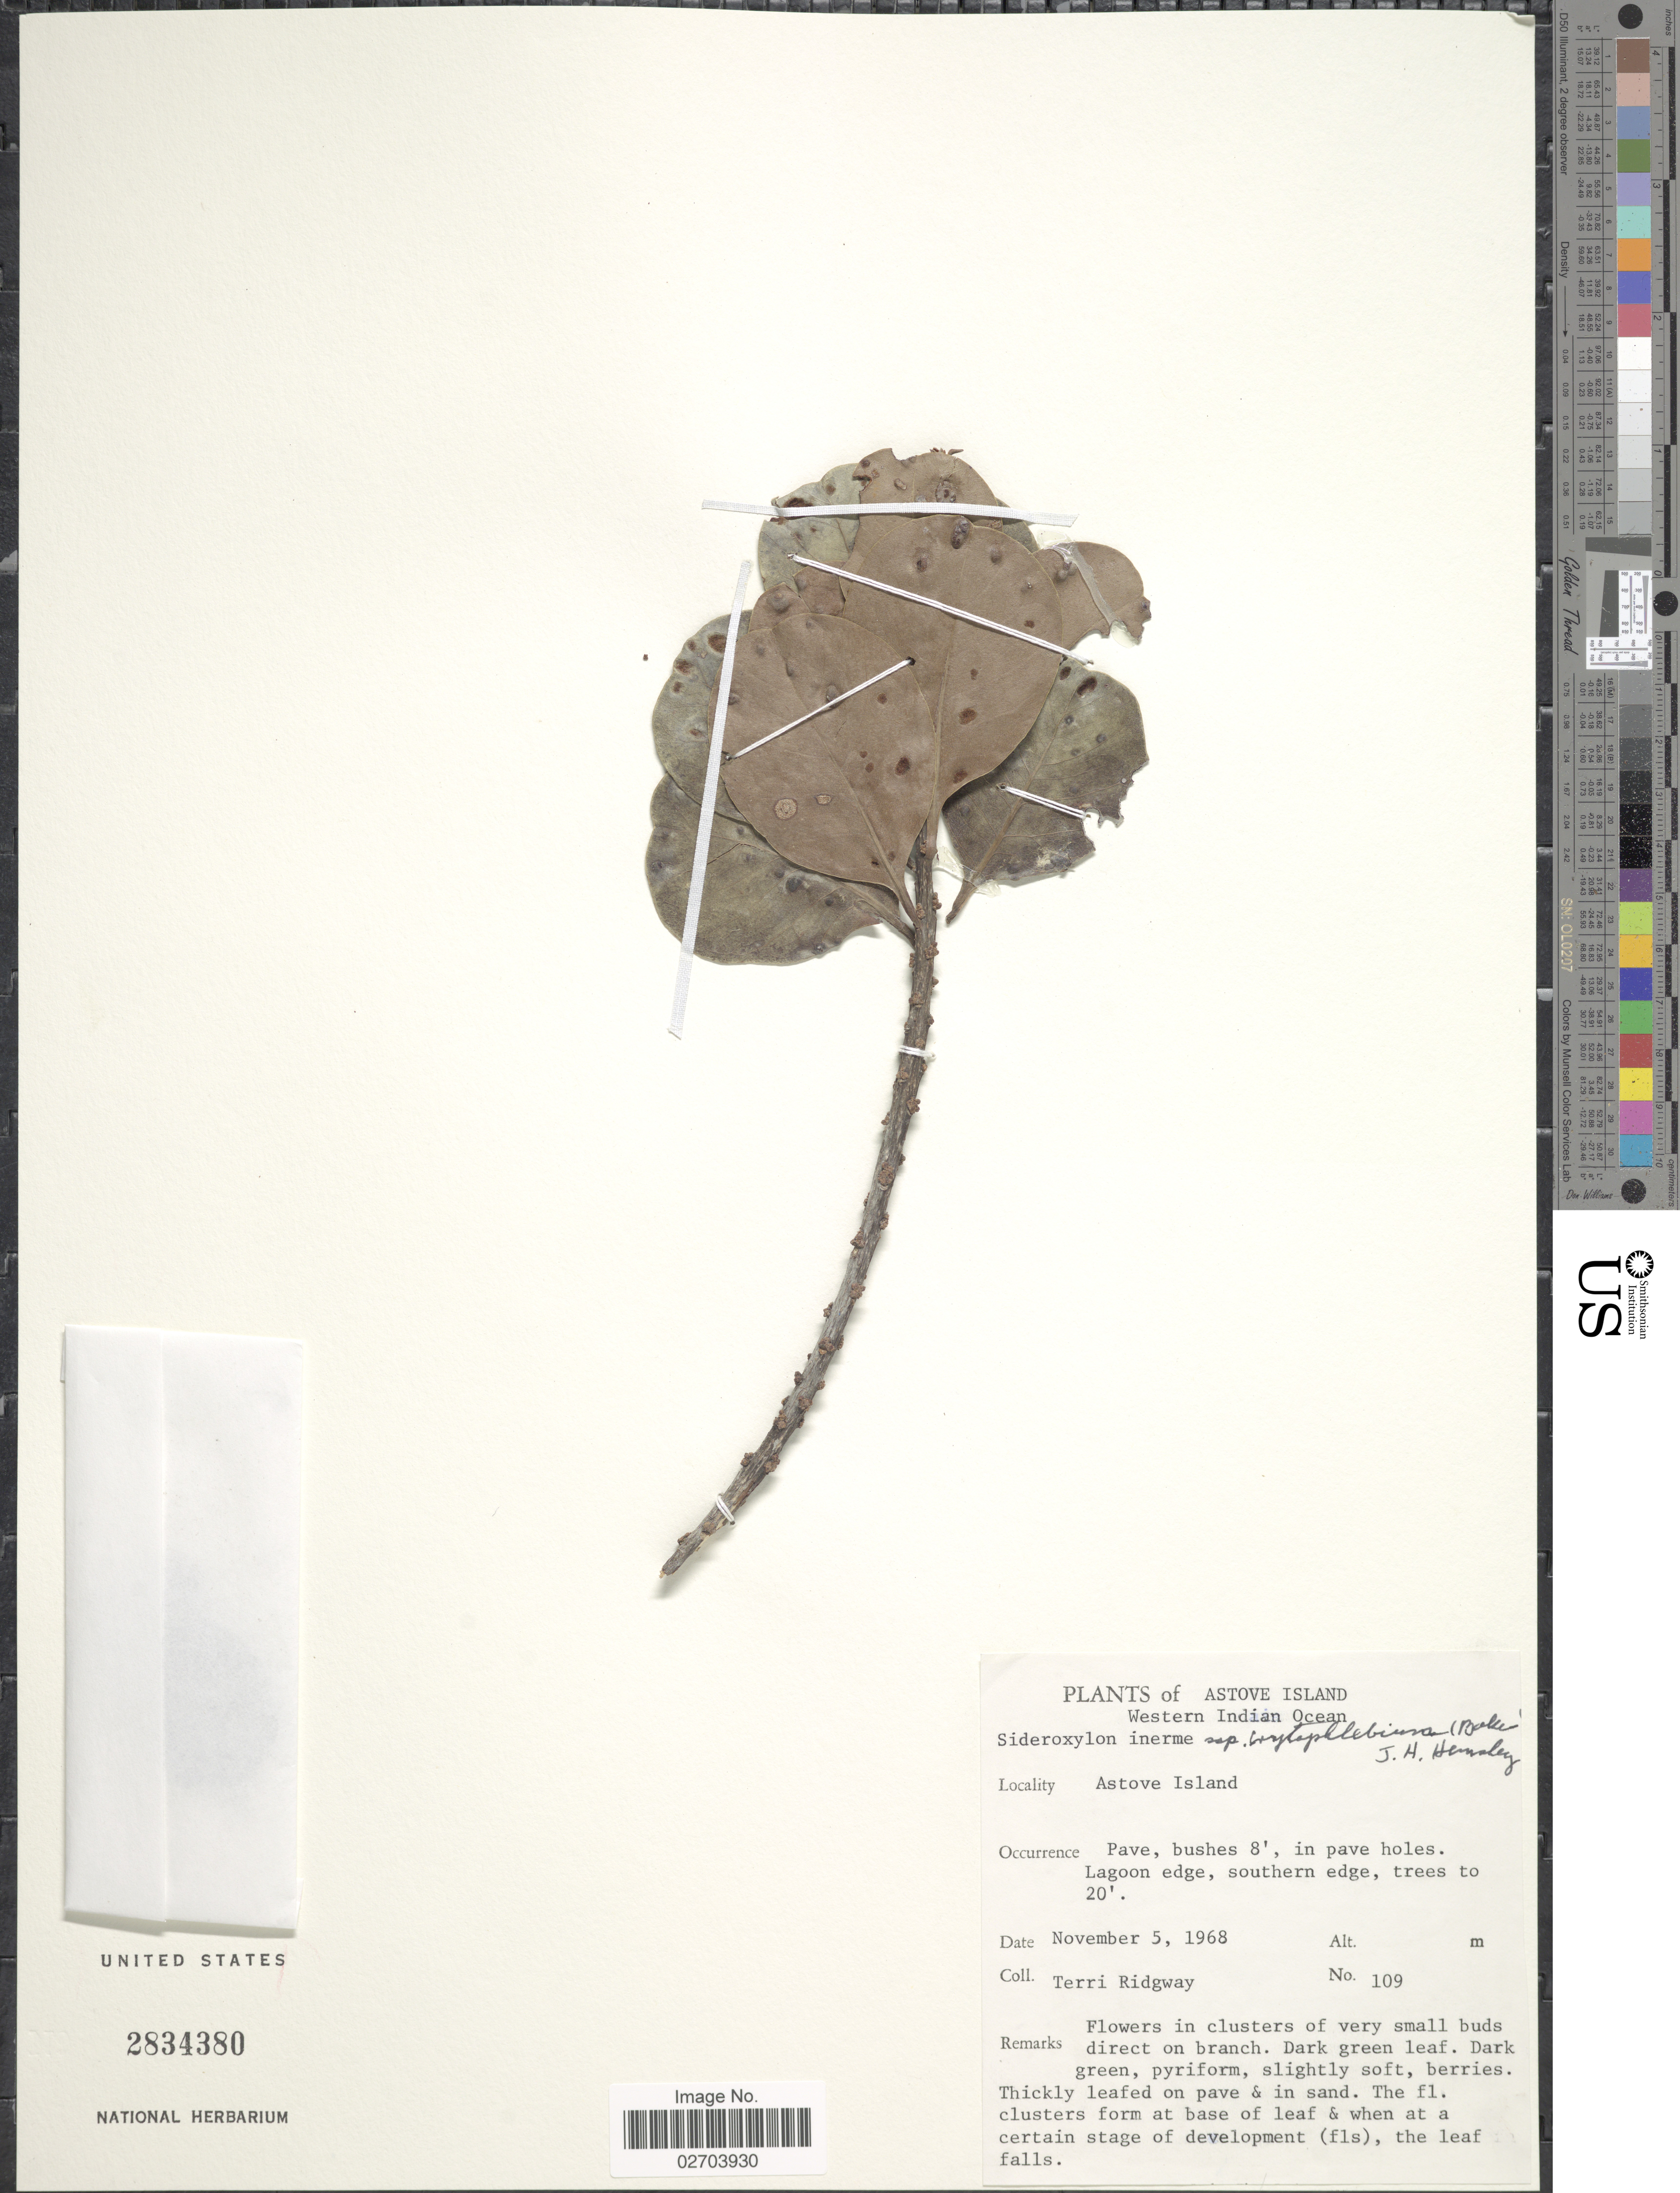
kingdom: Plantae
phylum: Tracheophyta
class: Magnoliopsida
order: Ericales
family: Sapotaceae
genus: Sideroxylon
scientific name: Sideroxylon inerme subsp. cryptophlebium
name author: (Baker) J.H. Hemsl.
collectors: T. Ridgway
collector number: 109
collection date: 1968-11-05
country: Seychelles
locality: Astove Island. Western Indian Ocean. Astove Island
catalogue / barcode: US 2834380